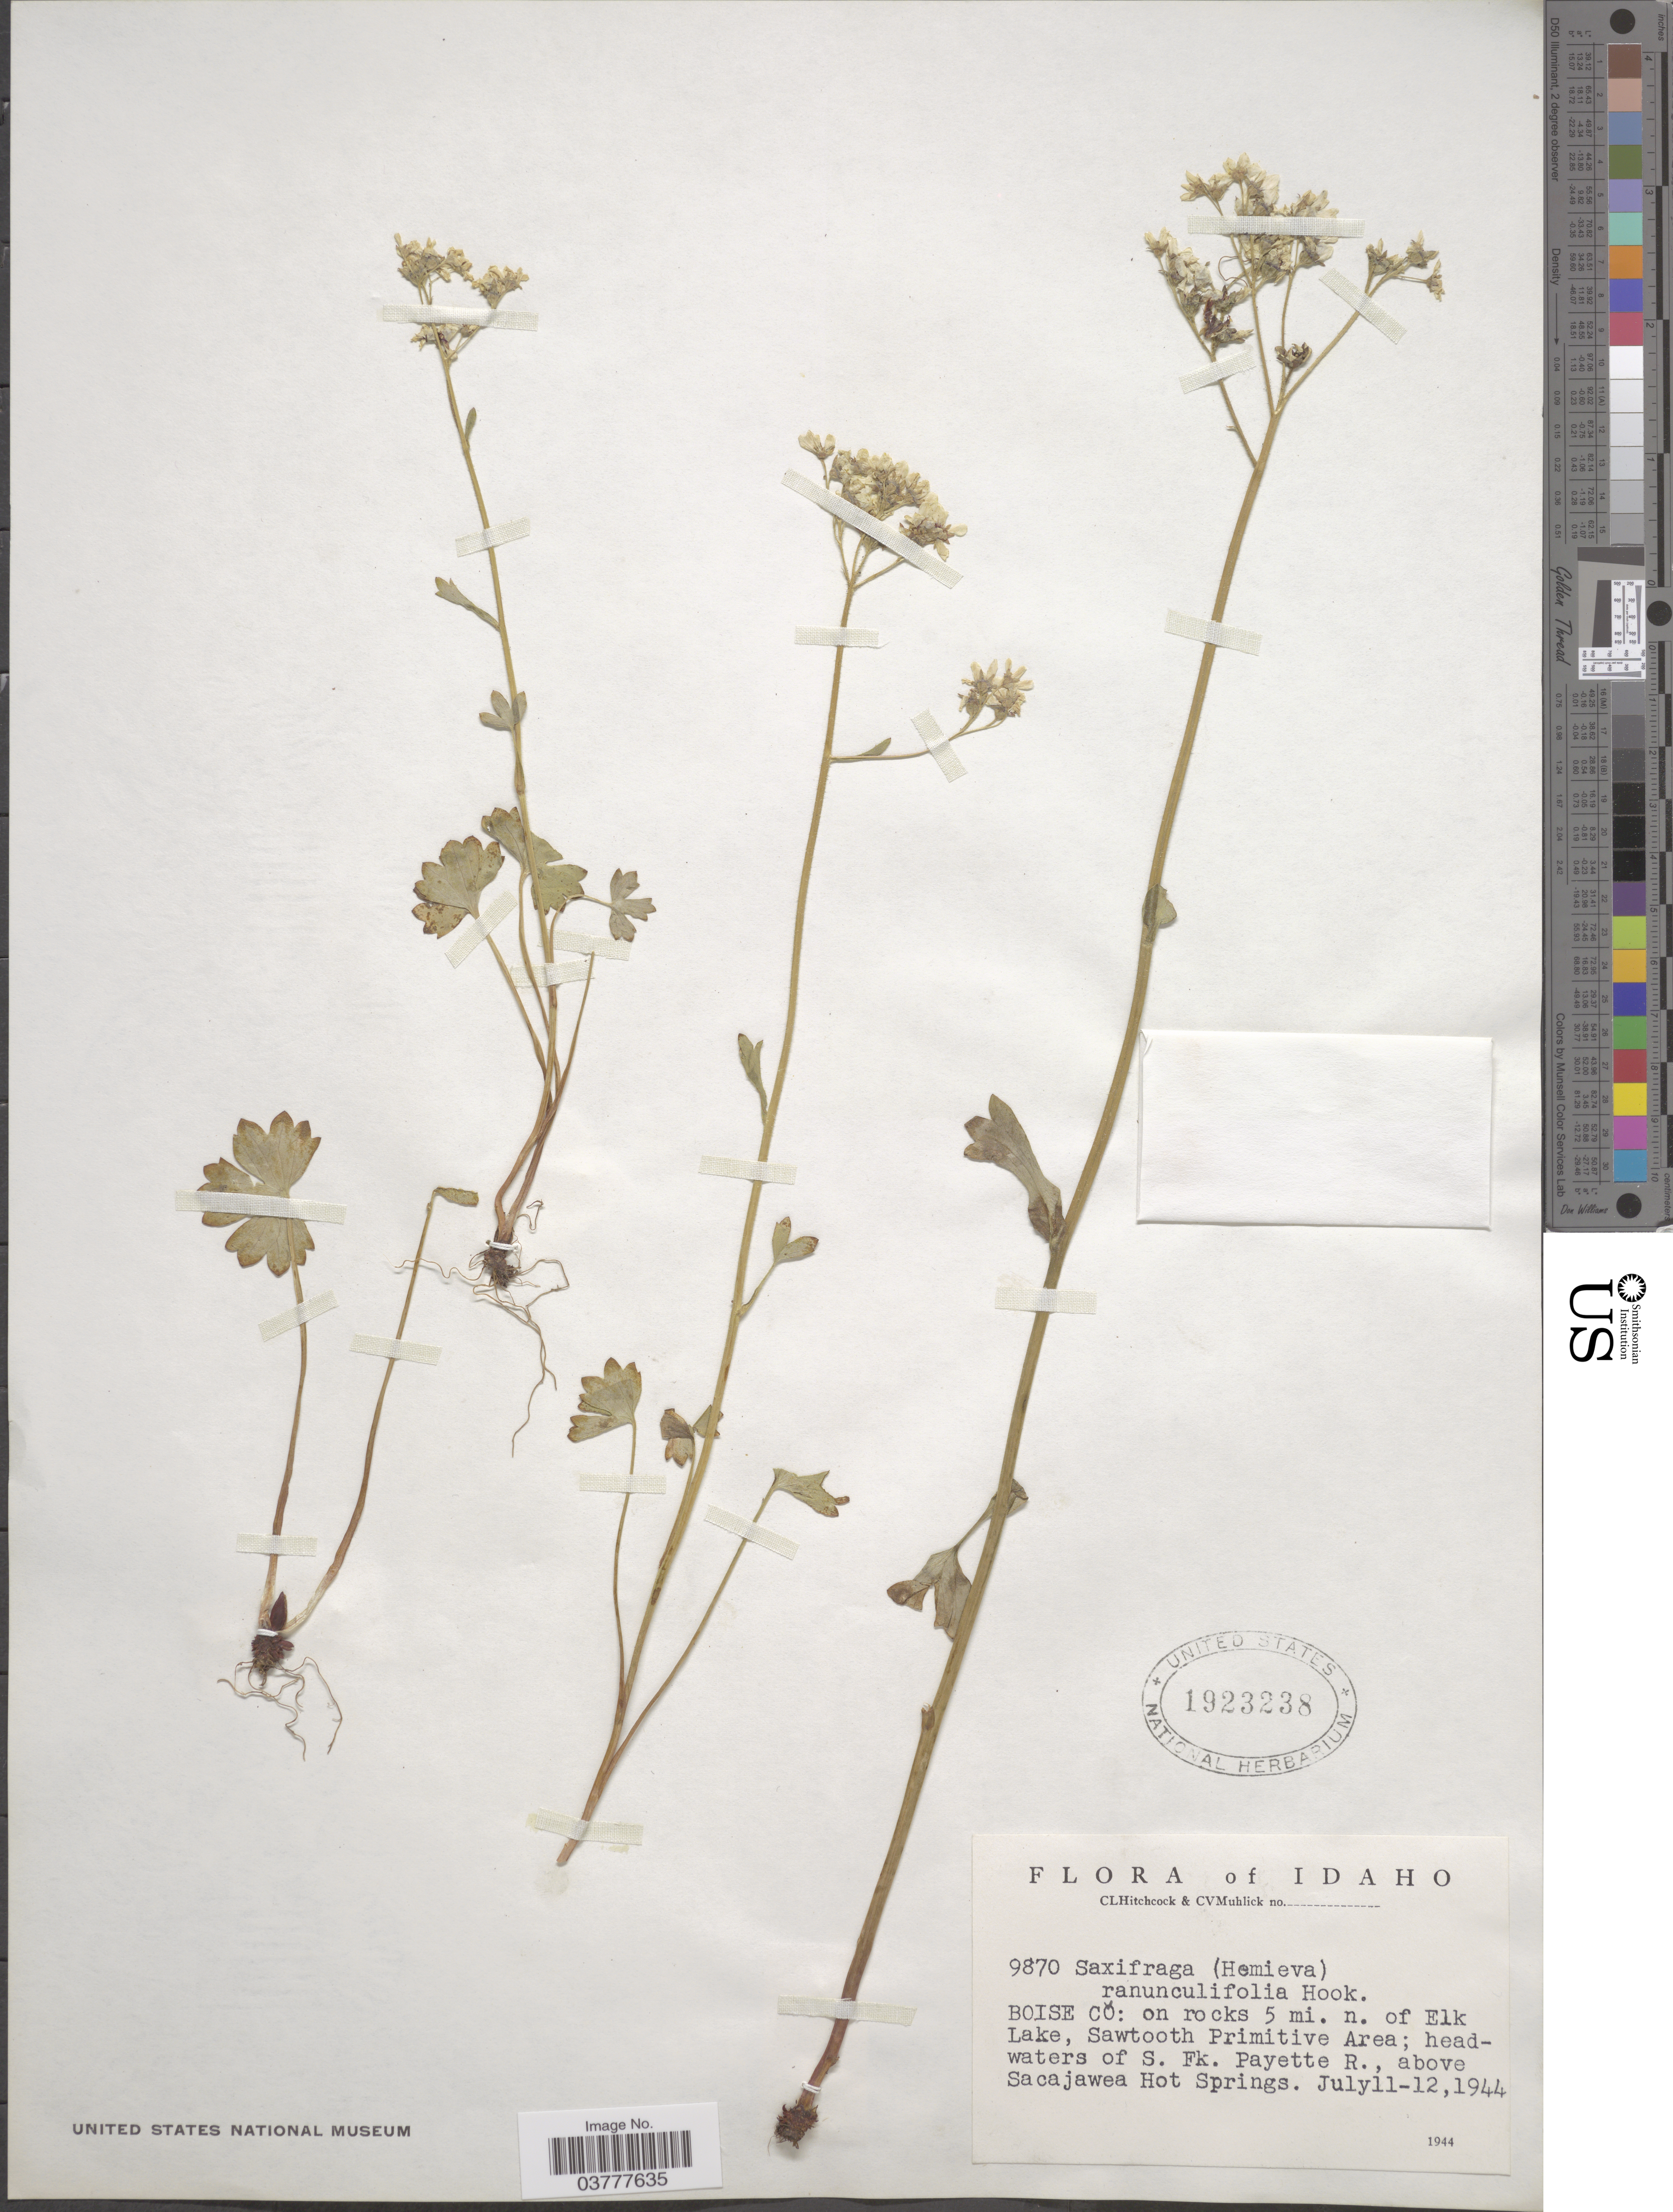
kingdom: Plantae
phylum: Tracheophyta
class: Magnoliopsida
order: Saxifragales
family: Saxifragaceae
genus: Hemieva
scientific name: Hemieva ranunculifolia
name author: (Hook.) Raf.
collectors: C. L. Hitchcock & C. V. Muhlick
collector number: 9870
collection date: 1944-07-11/1944-07-12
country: United States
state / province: Idaho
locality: Boise Co: on rocks 5 mi. n. of Elk Lake, Sawthooth Primitive Area; headwaters of S. Fk. Payette R., above Sacajawea Hot Springs.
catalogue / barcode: US 1923238